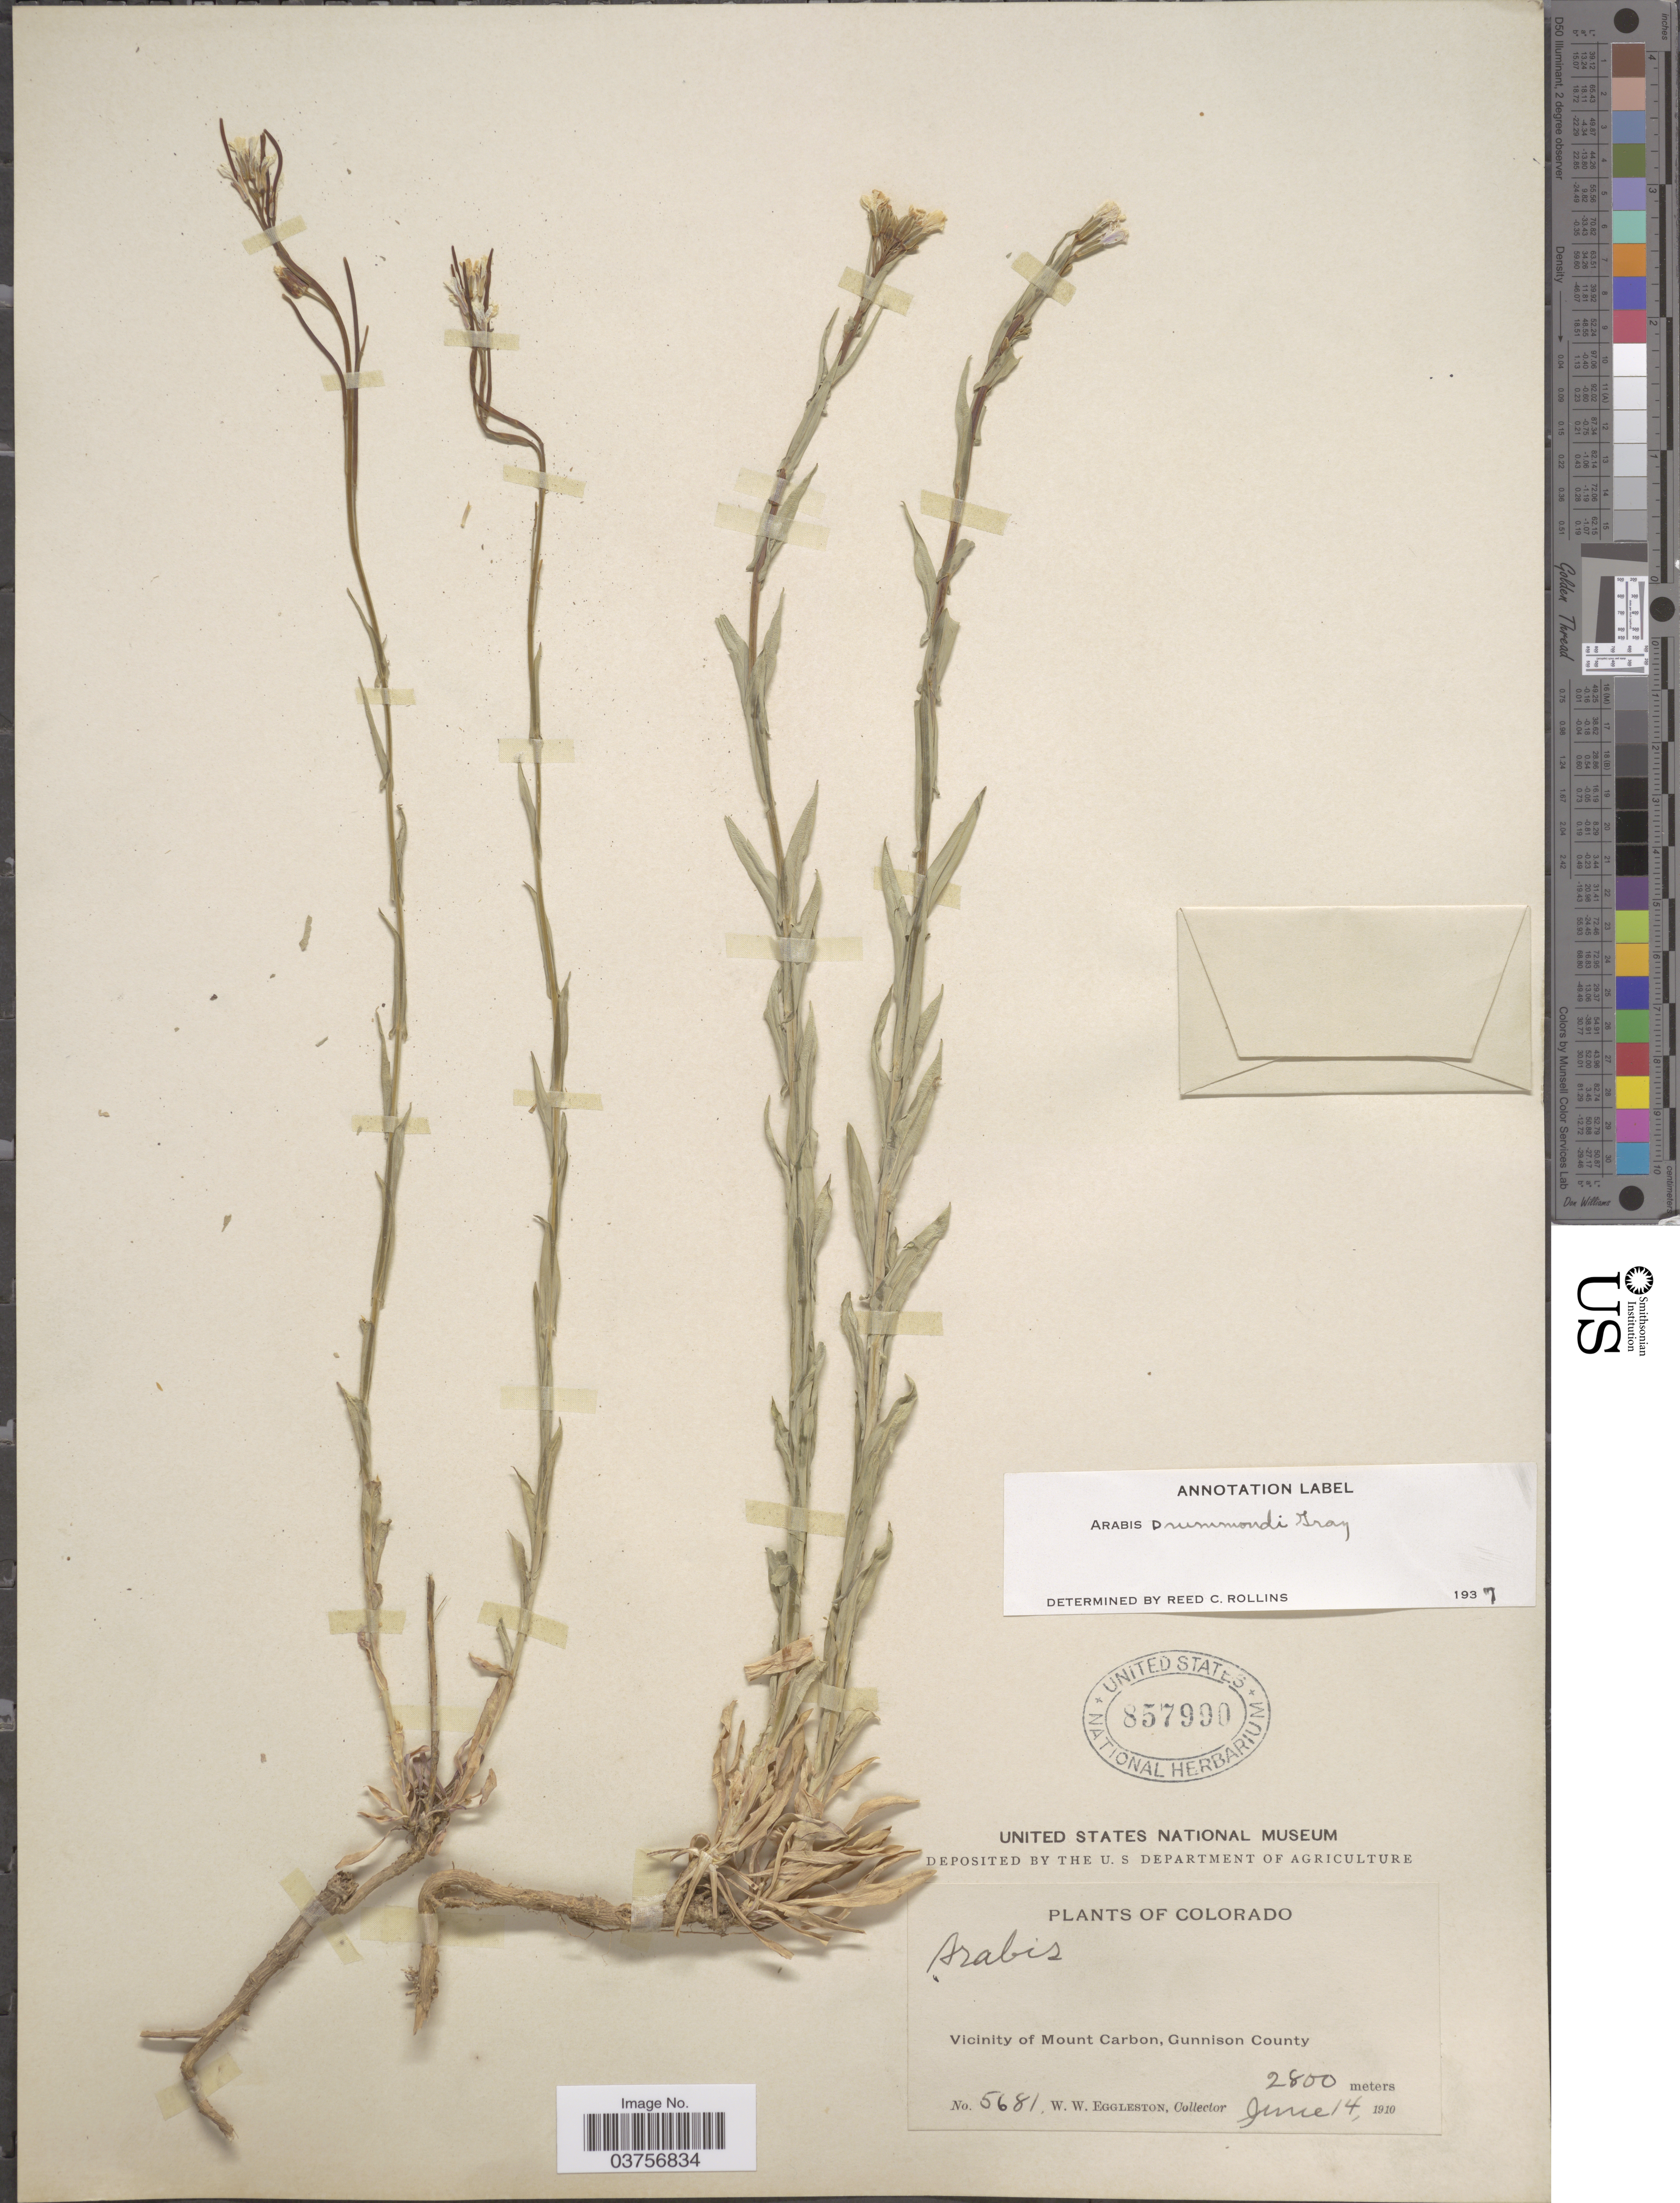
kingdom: Plantae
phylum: Tracheophyta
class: Magnoliopsida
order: Brassicales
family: Brassicaceae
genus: Arabis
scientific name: Arabis drummondii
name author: A. Gray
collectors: W. W. Eggleston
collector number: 5681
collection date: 1910-06-14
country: United States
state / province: Colorado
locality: Vicinity of Mount Carbon, Gunnison County.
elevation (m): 2800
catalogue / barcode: US 857990